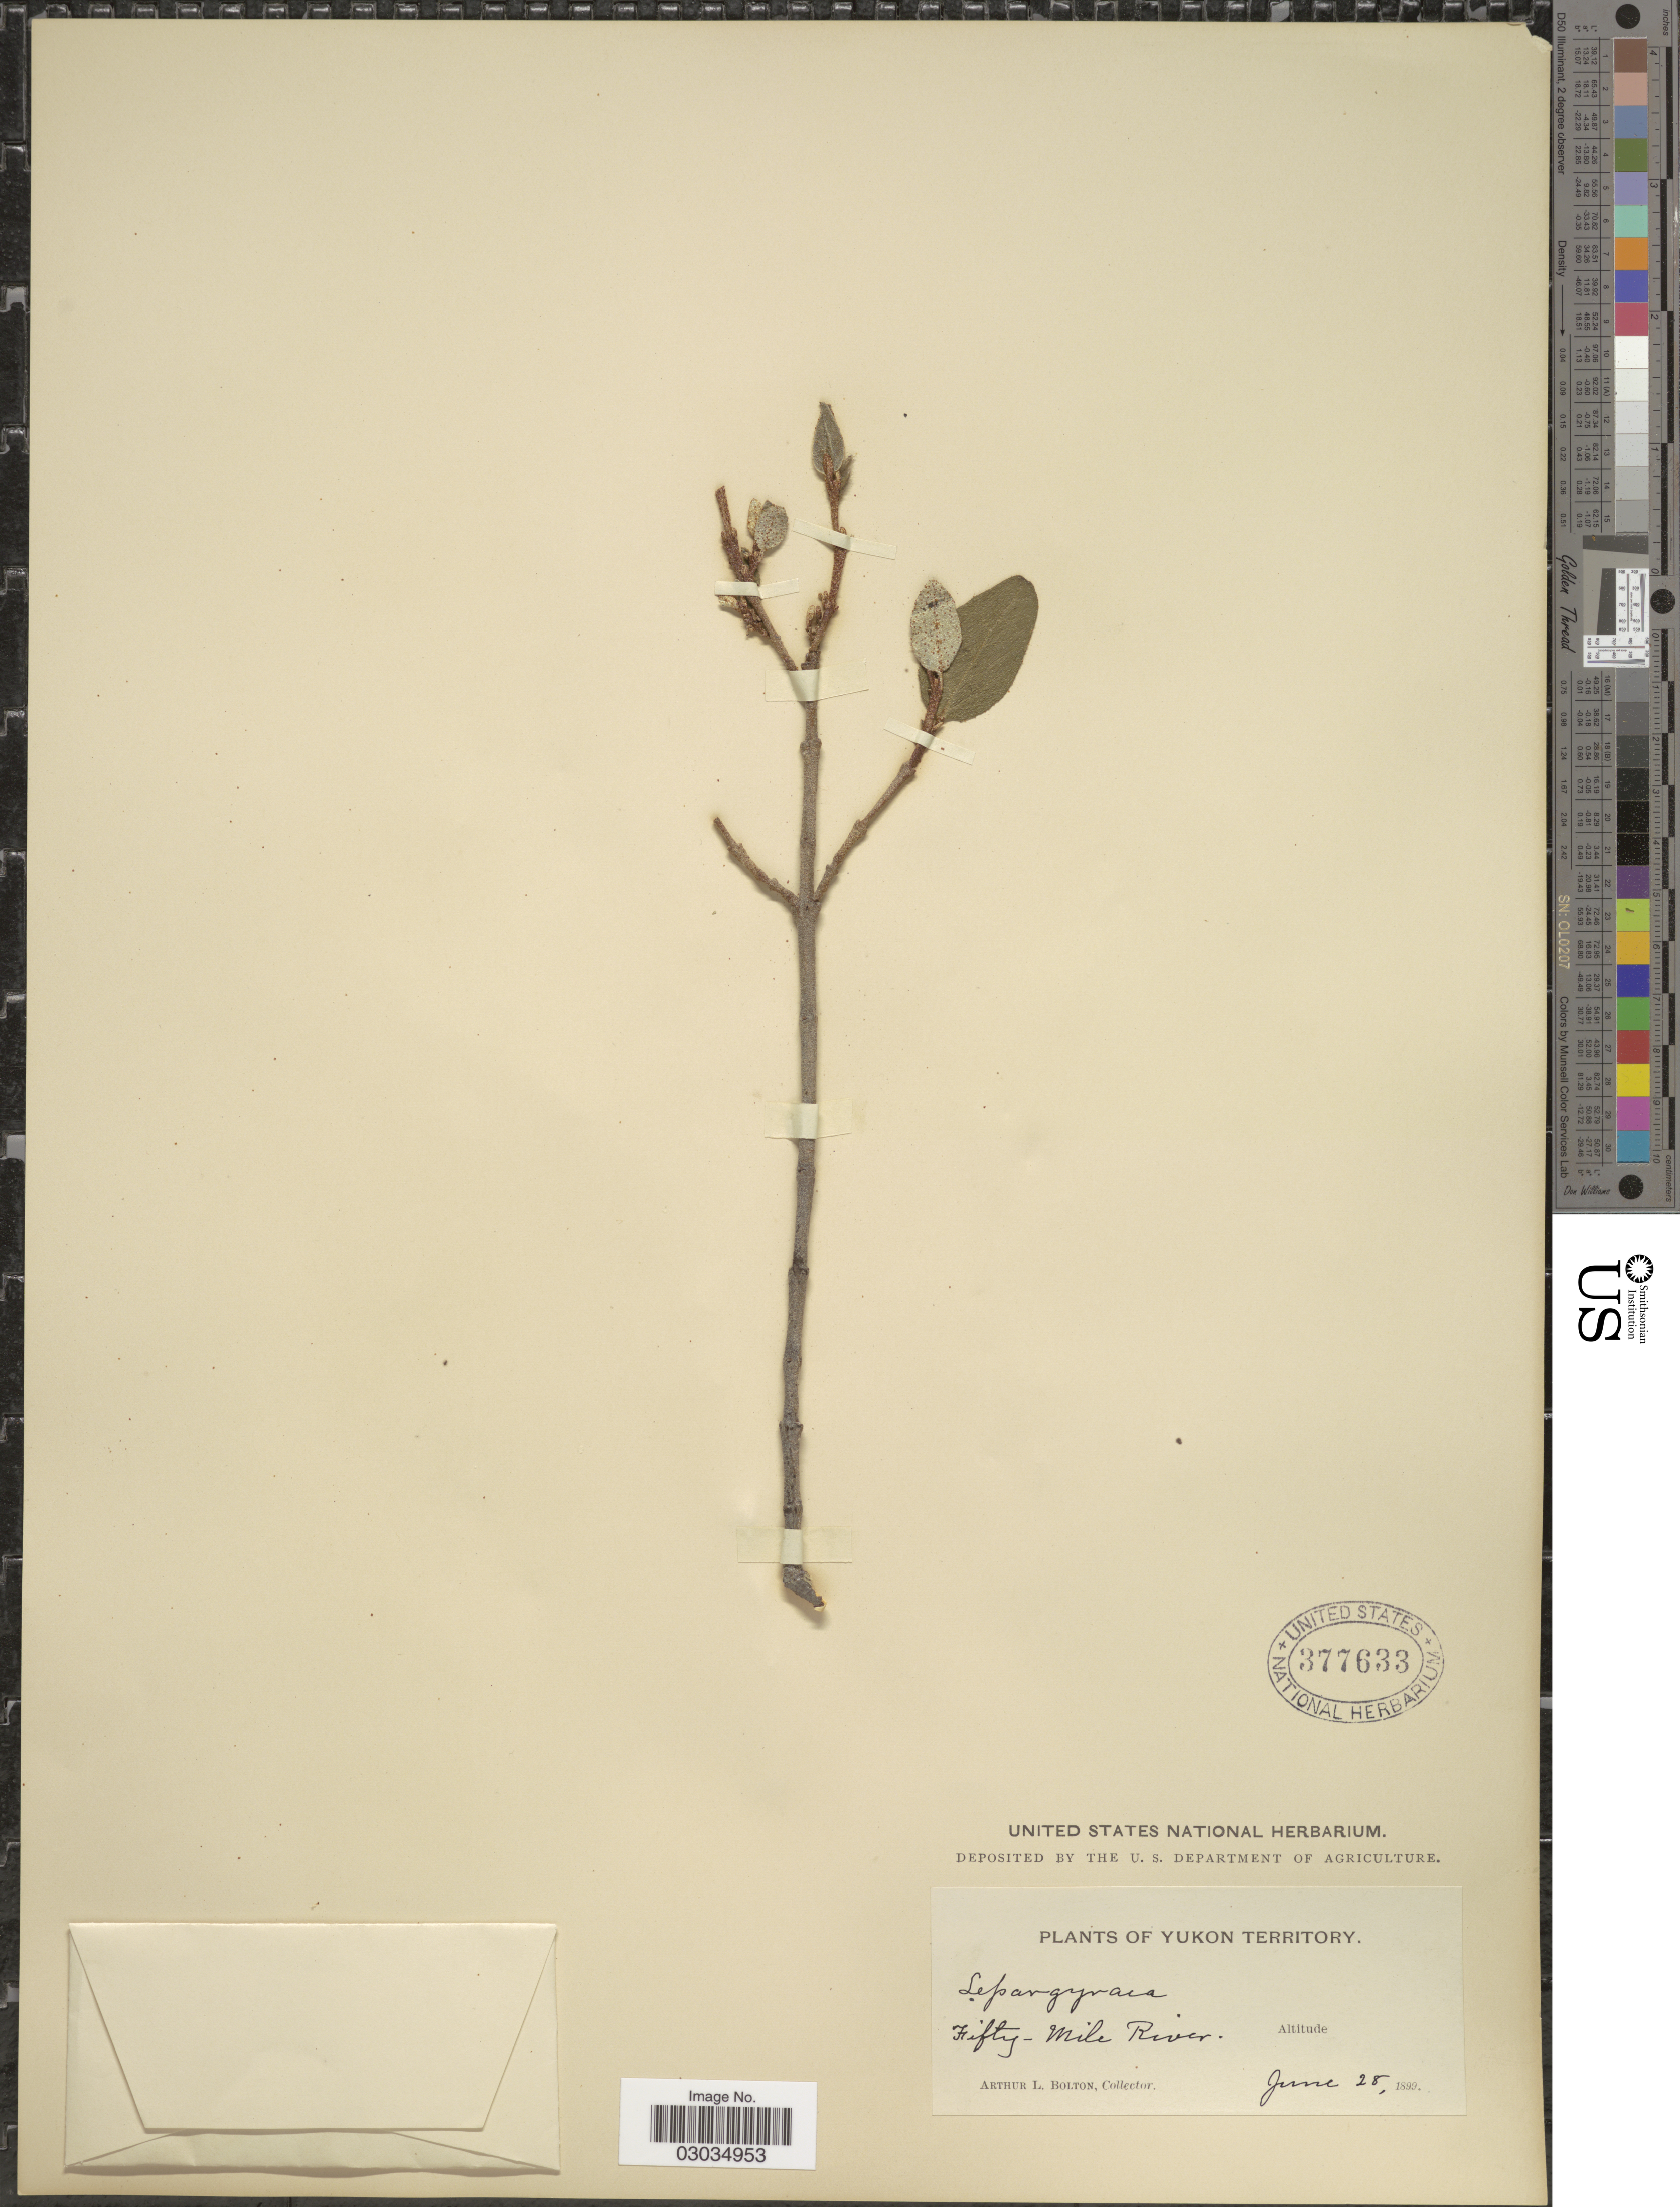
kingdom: Plantae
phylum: Tracheophyta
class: Magnoliopsida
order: Rosales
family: Elaeagnaceae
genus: Shepherdia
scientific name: Shepherdia canadensis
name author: (L.) Nutt.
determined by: Strong, M. T., (US), Smithsonian Institution - National Museum of Natural History (UNITED STATES)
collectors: A. Bolton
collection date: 1899-06-28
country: Canada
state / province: Yukon Territory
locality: Yukon Territory, Fifty-Mile River.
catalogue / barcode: US 377633